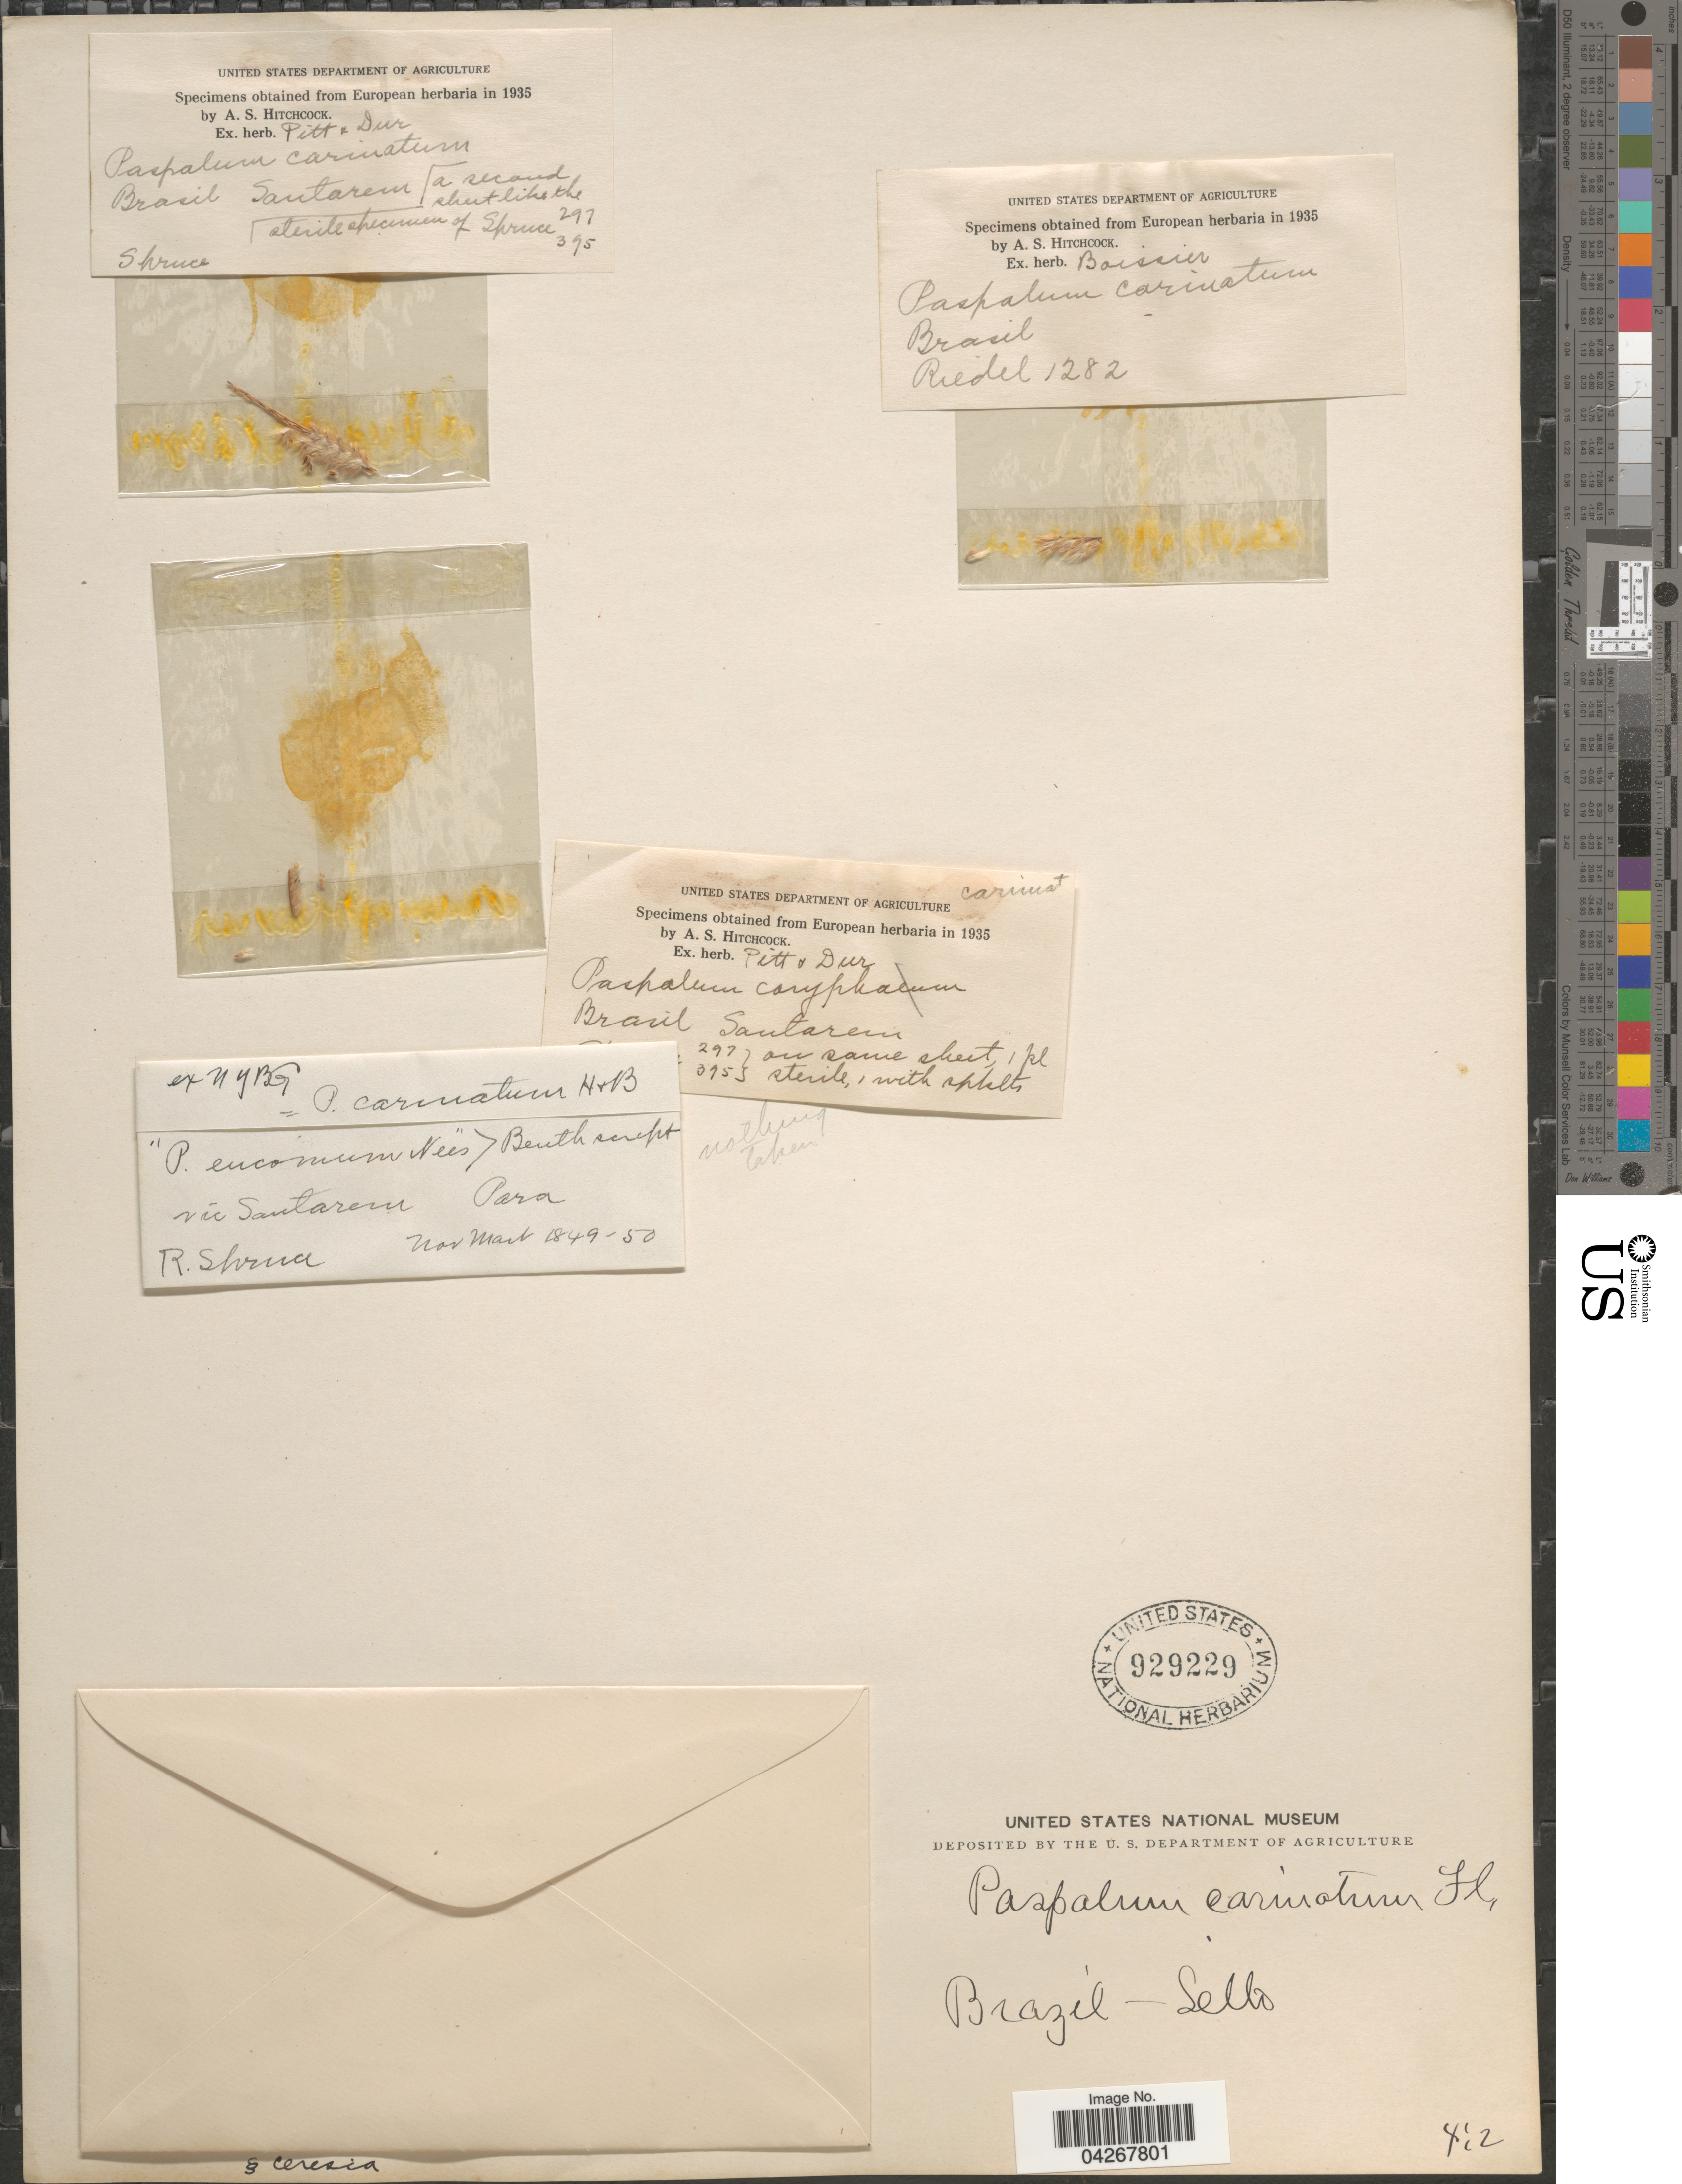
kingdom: Plantae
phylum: Tracheophyta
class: Liliopsida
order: Poales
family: Poaceae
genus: Paspalum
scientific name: Paspalum carinatum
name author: Humb. & Bonpl. ex Flüggé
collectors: -. Spruce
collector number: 297/395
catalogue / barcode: US 929229-3